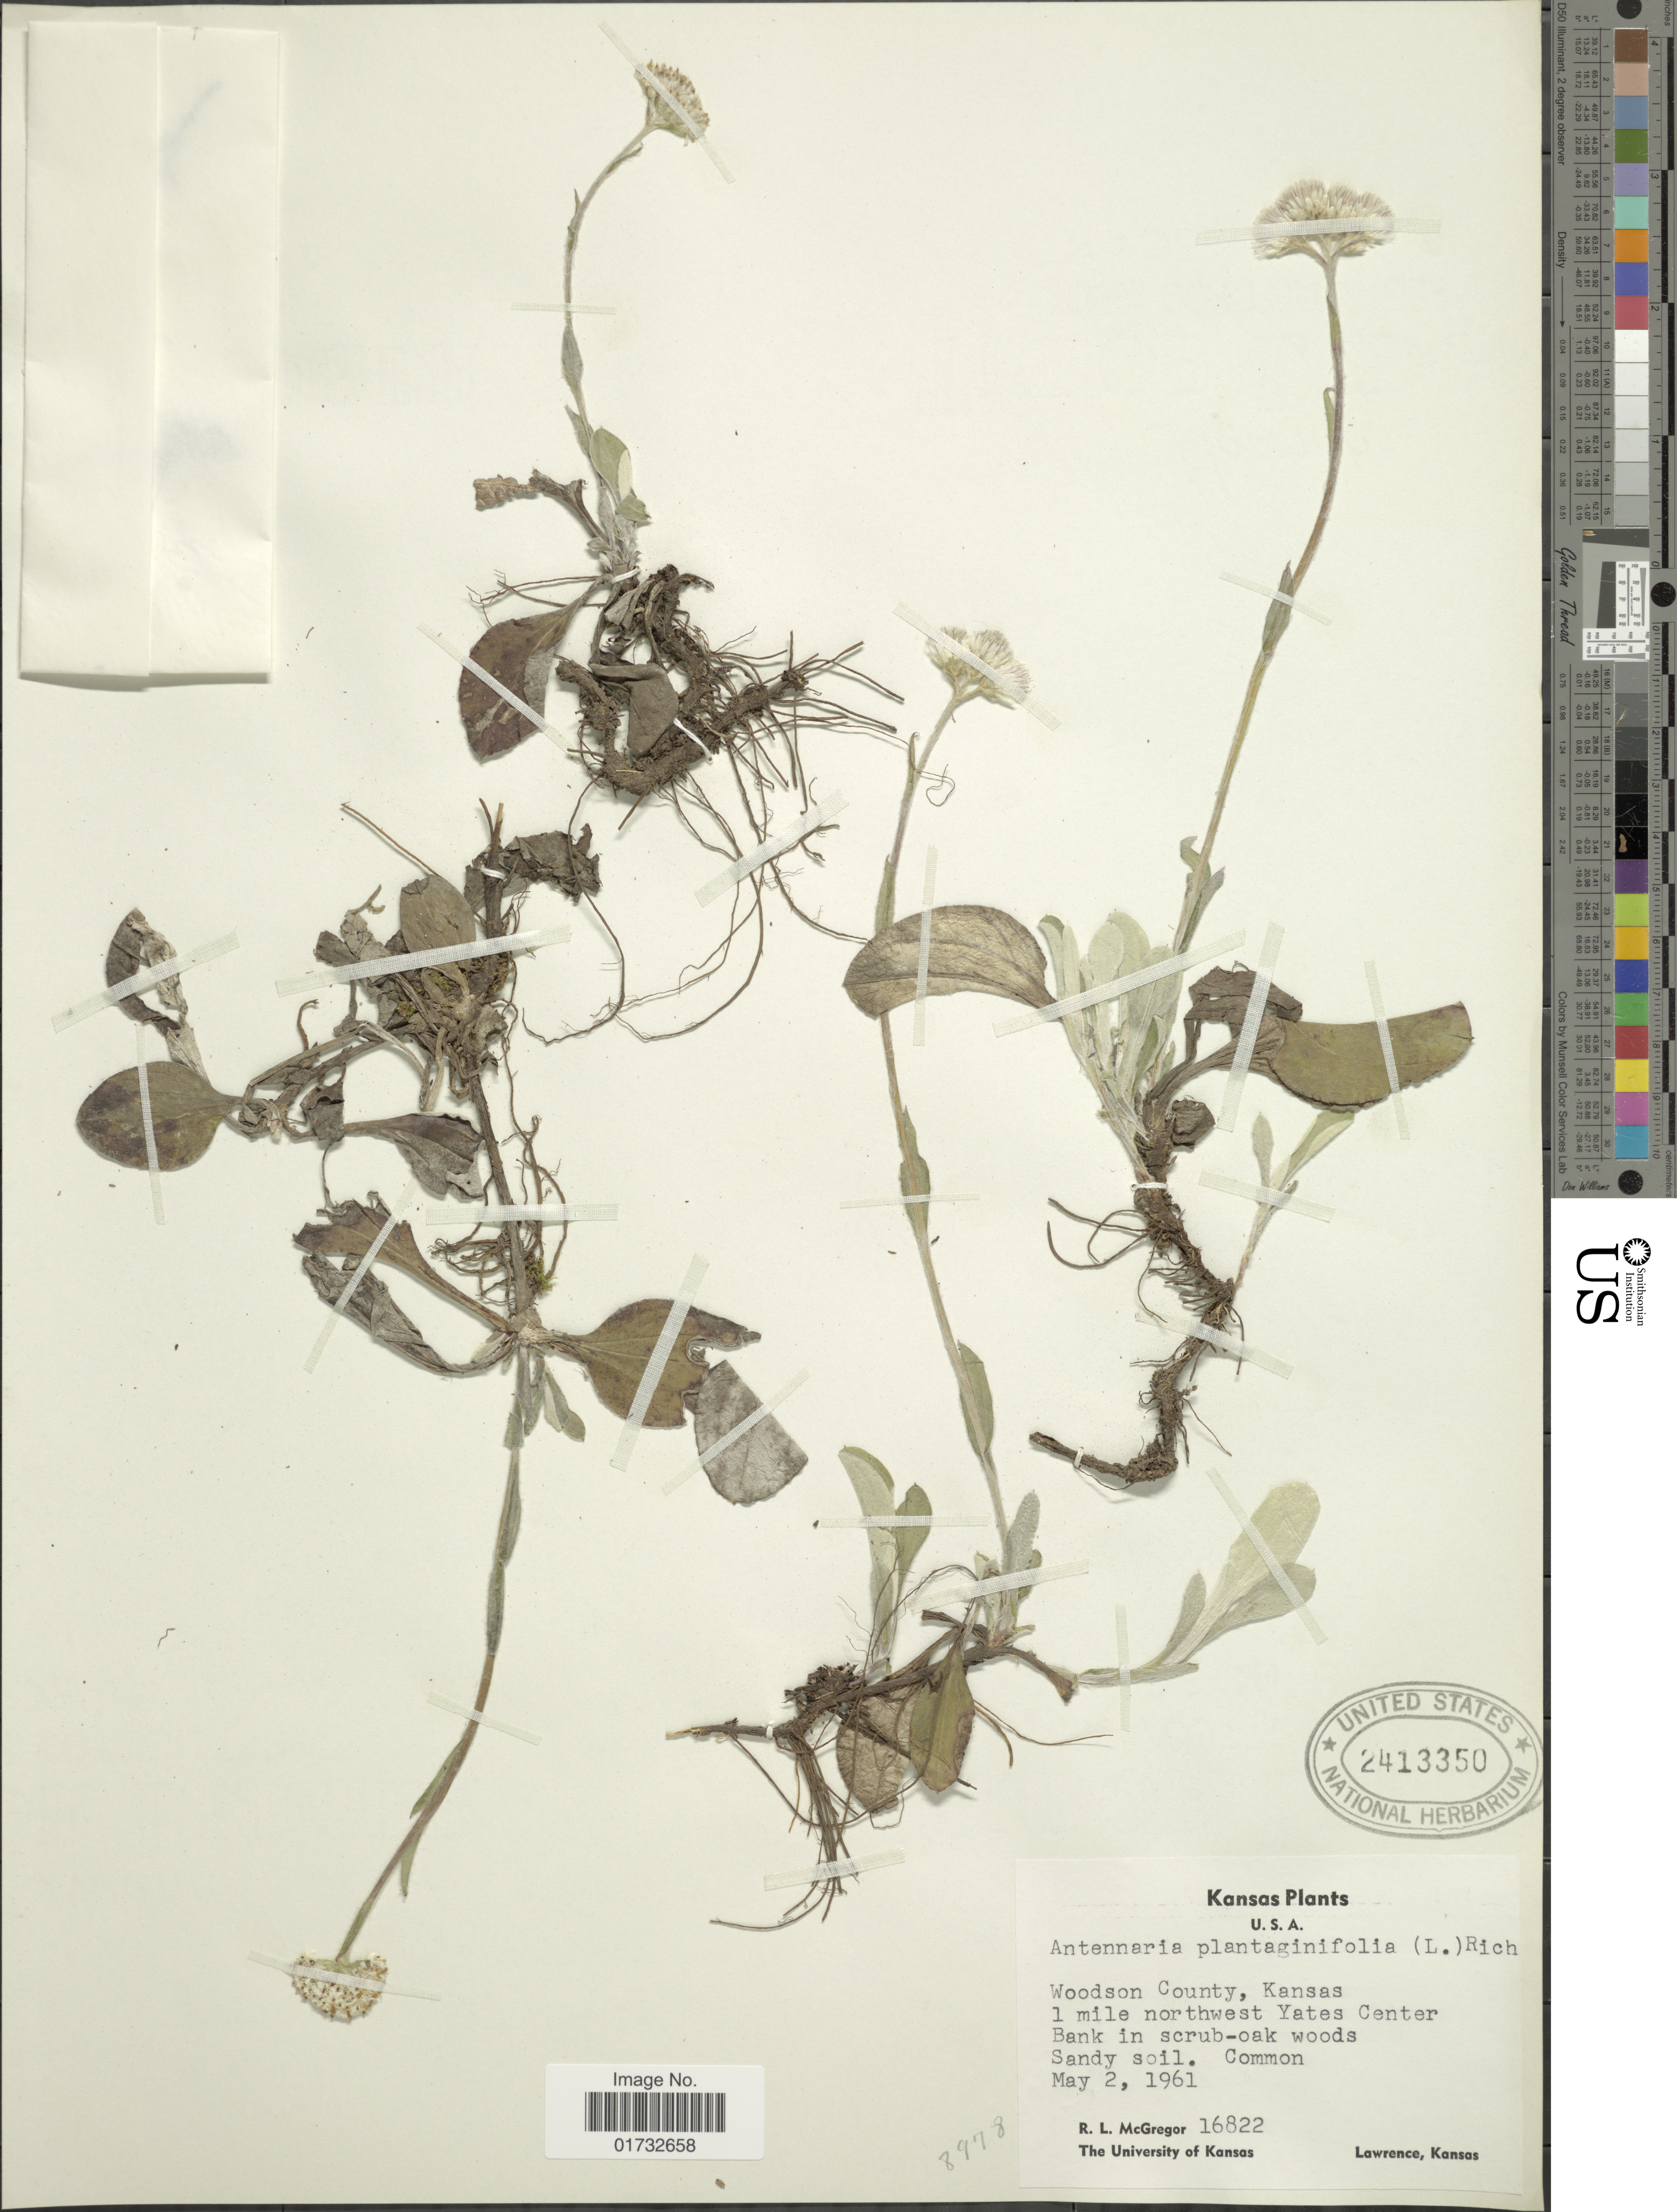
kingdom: Plantae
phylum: Tracheophyta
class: Magnoliopsida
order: Asterales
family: Asteraceae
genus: Antennaria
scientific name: Antennaria plantaginifolia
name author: (L.) Richardson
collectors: R. McGregor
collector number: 16822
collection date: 1961-05-02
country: United States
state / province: Kansas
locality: Woodson County. 1 mile northwest Yates Center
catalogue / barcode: US 2413350